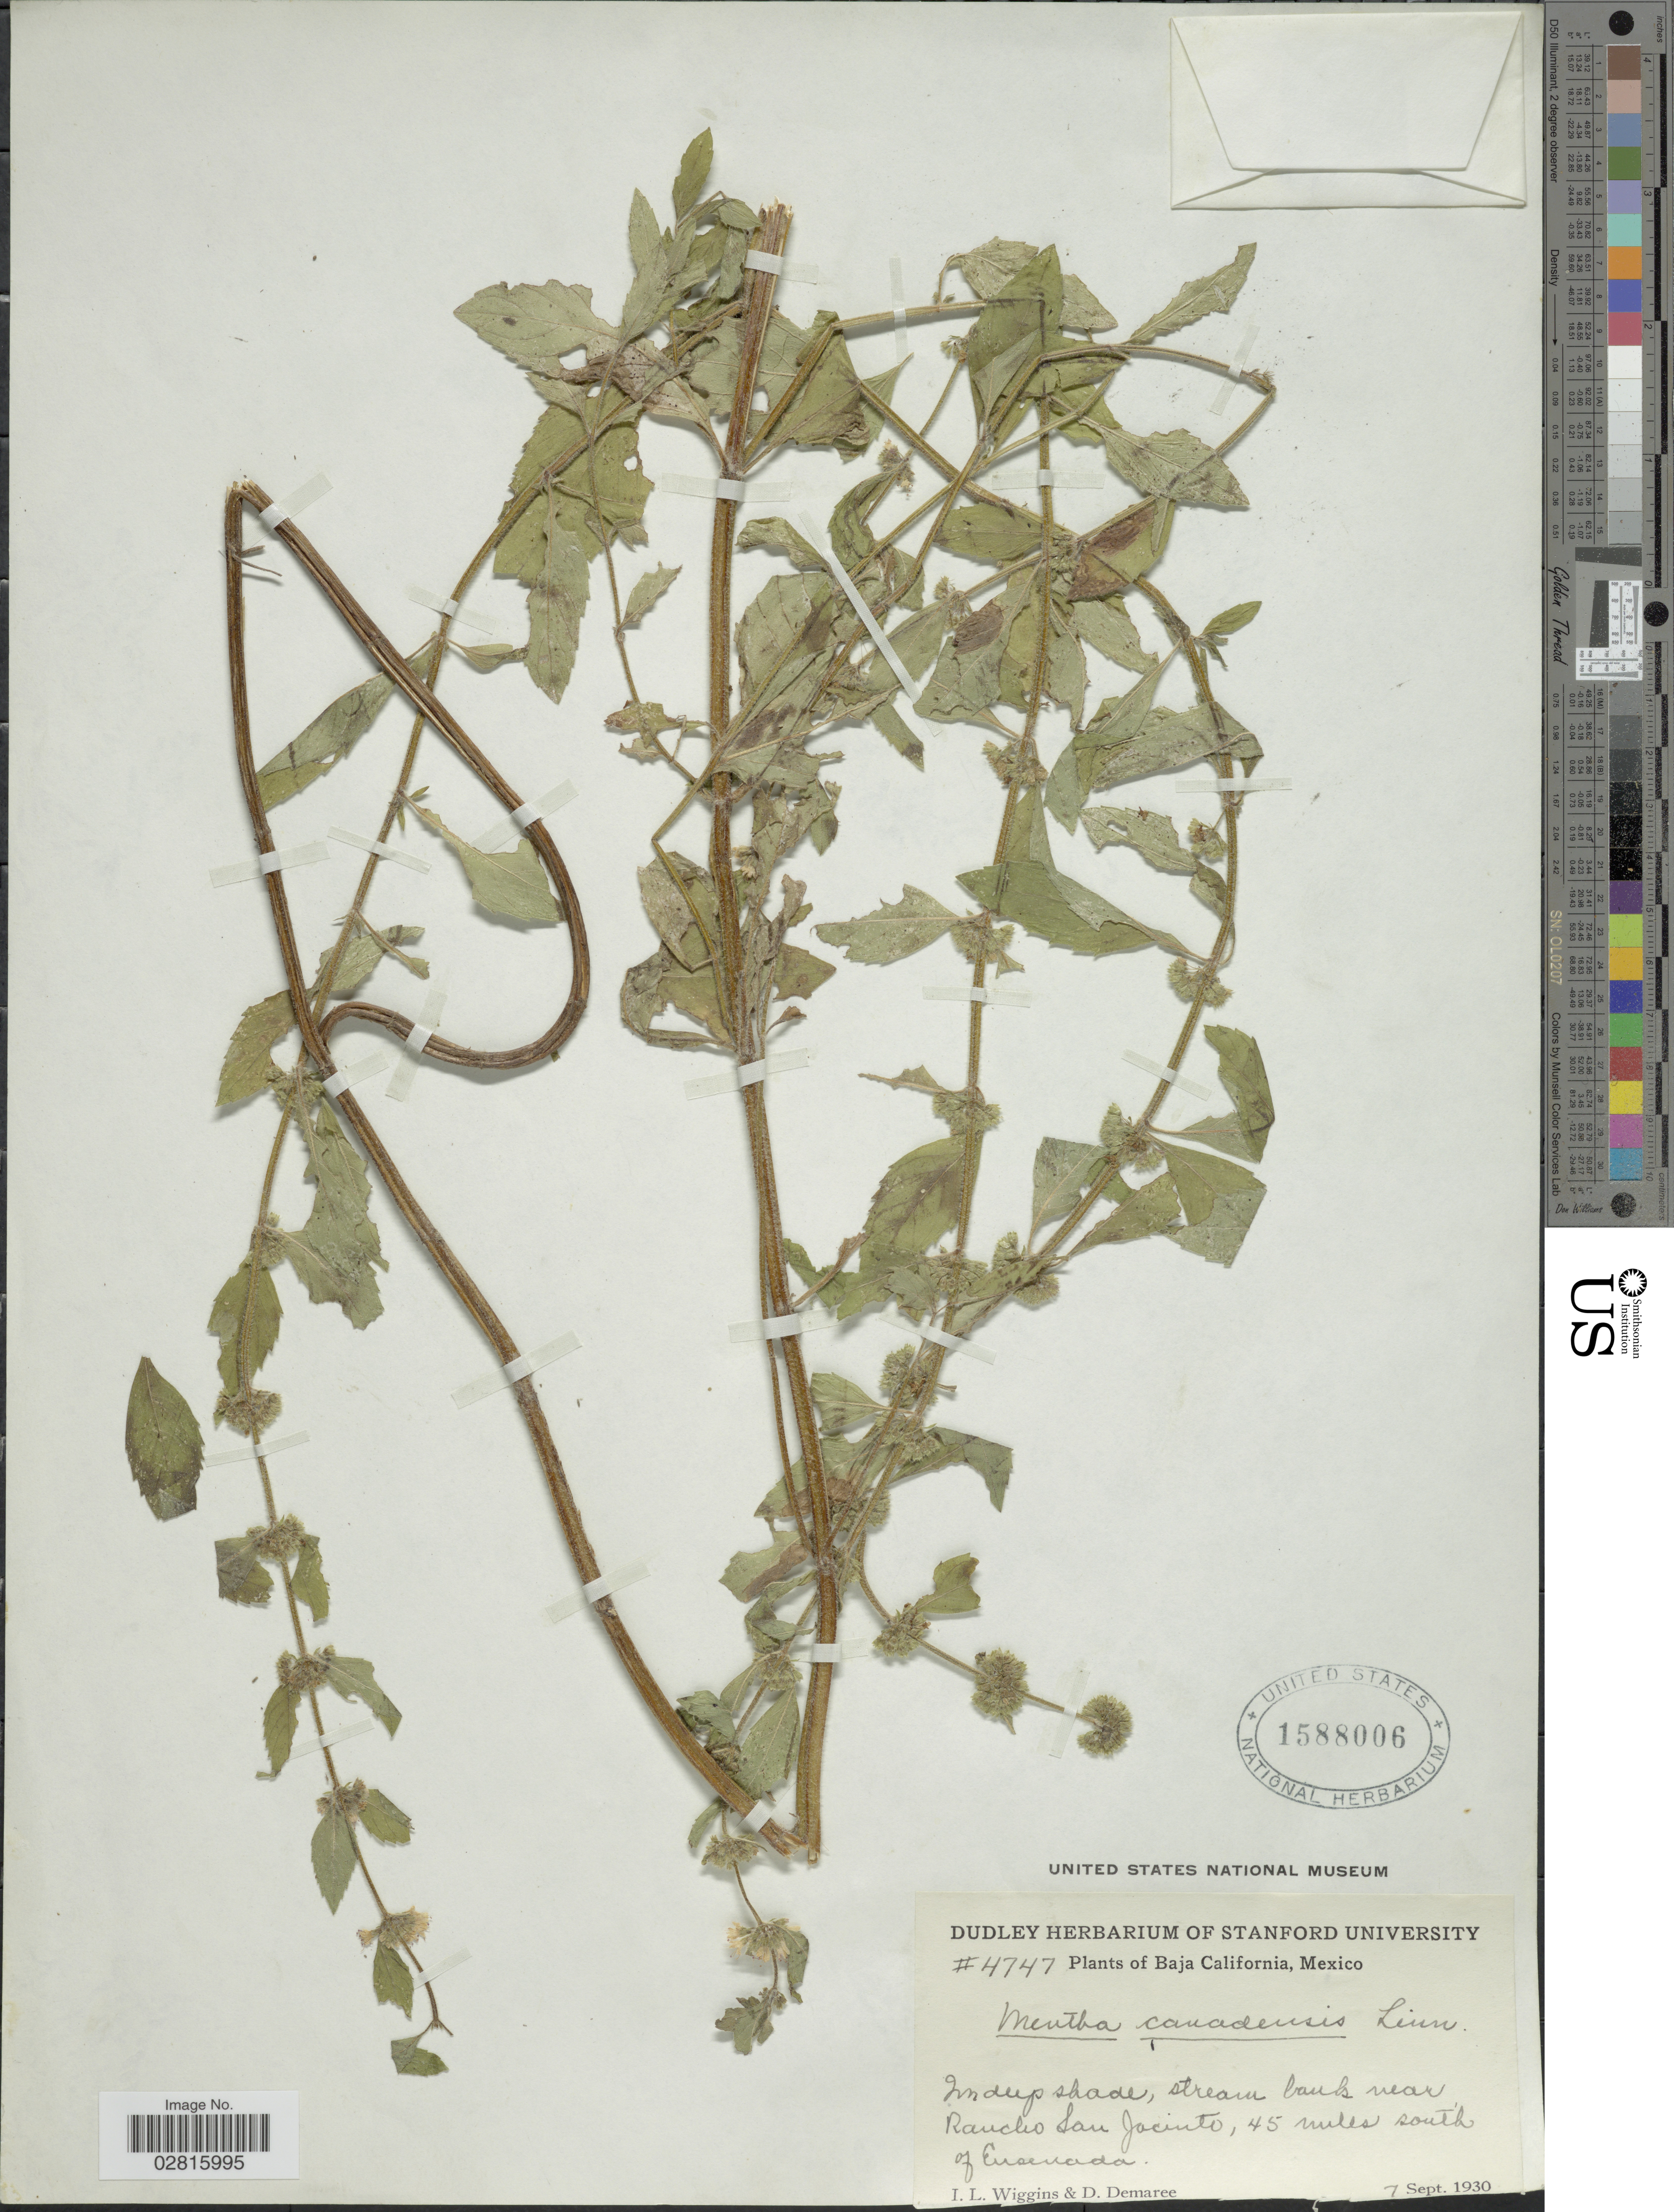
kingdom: Plantae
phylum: Tracheophyta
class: Magnoliopsida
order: Lamiales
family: Lamiaceae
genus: Mentha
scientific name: Mentha canadensis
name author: L.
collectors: I. L. Wiggins & D. Demaree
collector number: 4747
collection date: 1930-09-07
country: Mexico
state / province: Baja California Norte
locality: In deep shade, stream bank near Rancho San Jacinto, 45 miles south of Ensenada.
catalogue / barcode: US 1588006